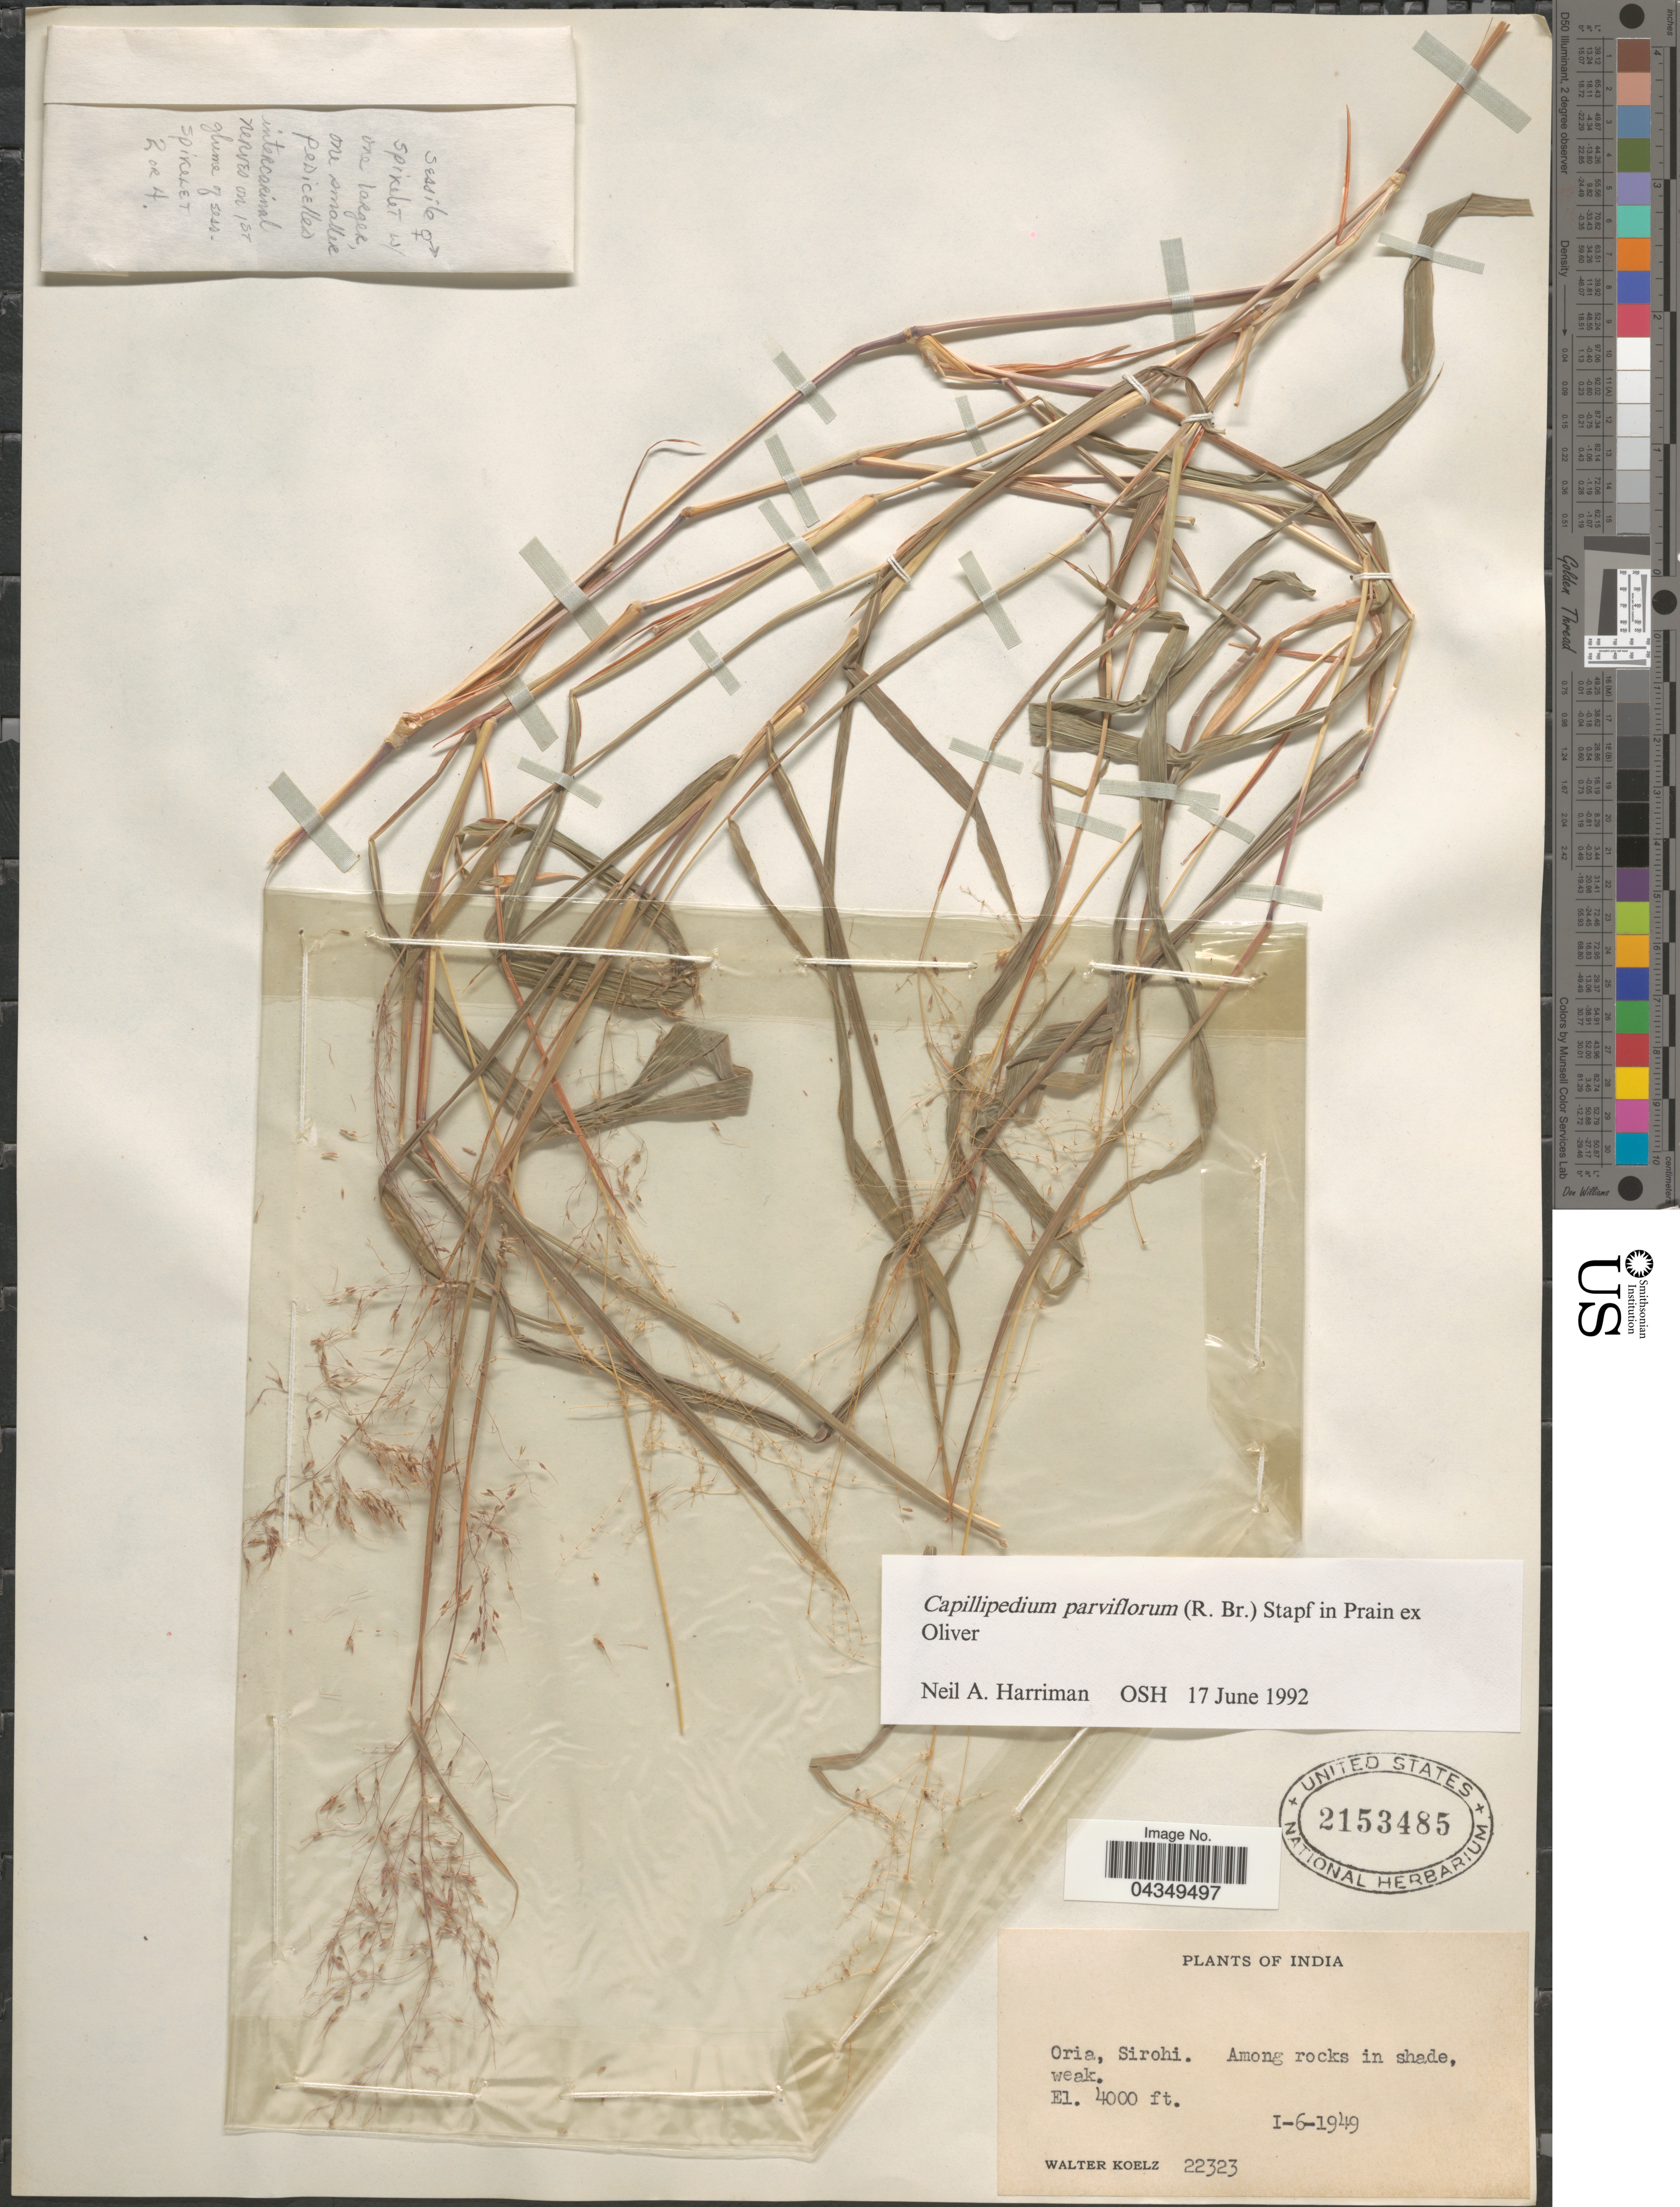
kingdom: Plantae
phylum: Tracheophyta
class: Liliopsida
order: Poales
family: Poaceae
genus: Capillipedium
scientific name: Capillipedium parviflorum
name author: (R. Br.) Stapf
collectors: W. N. Koelz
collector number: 22323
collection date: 1949-06-01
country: India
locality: Oria, Sirohi. Among rocks in shade, weak.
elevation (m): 1219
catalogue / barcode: US 2153485